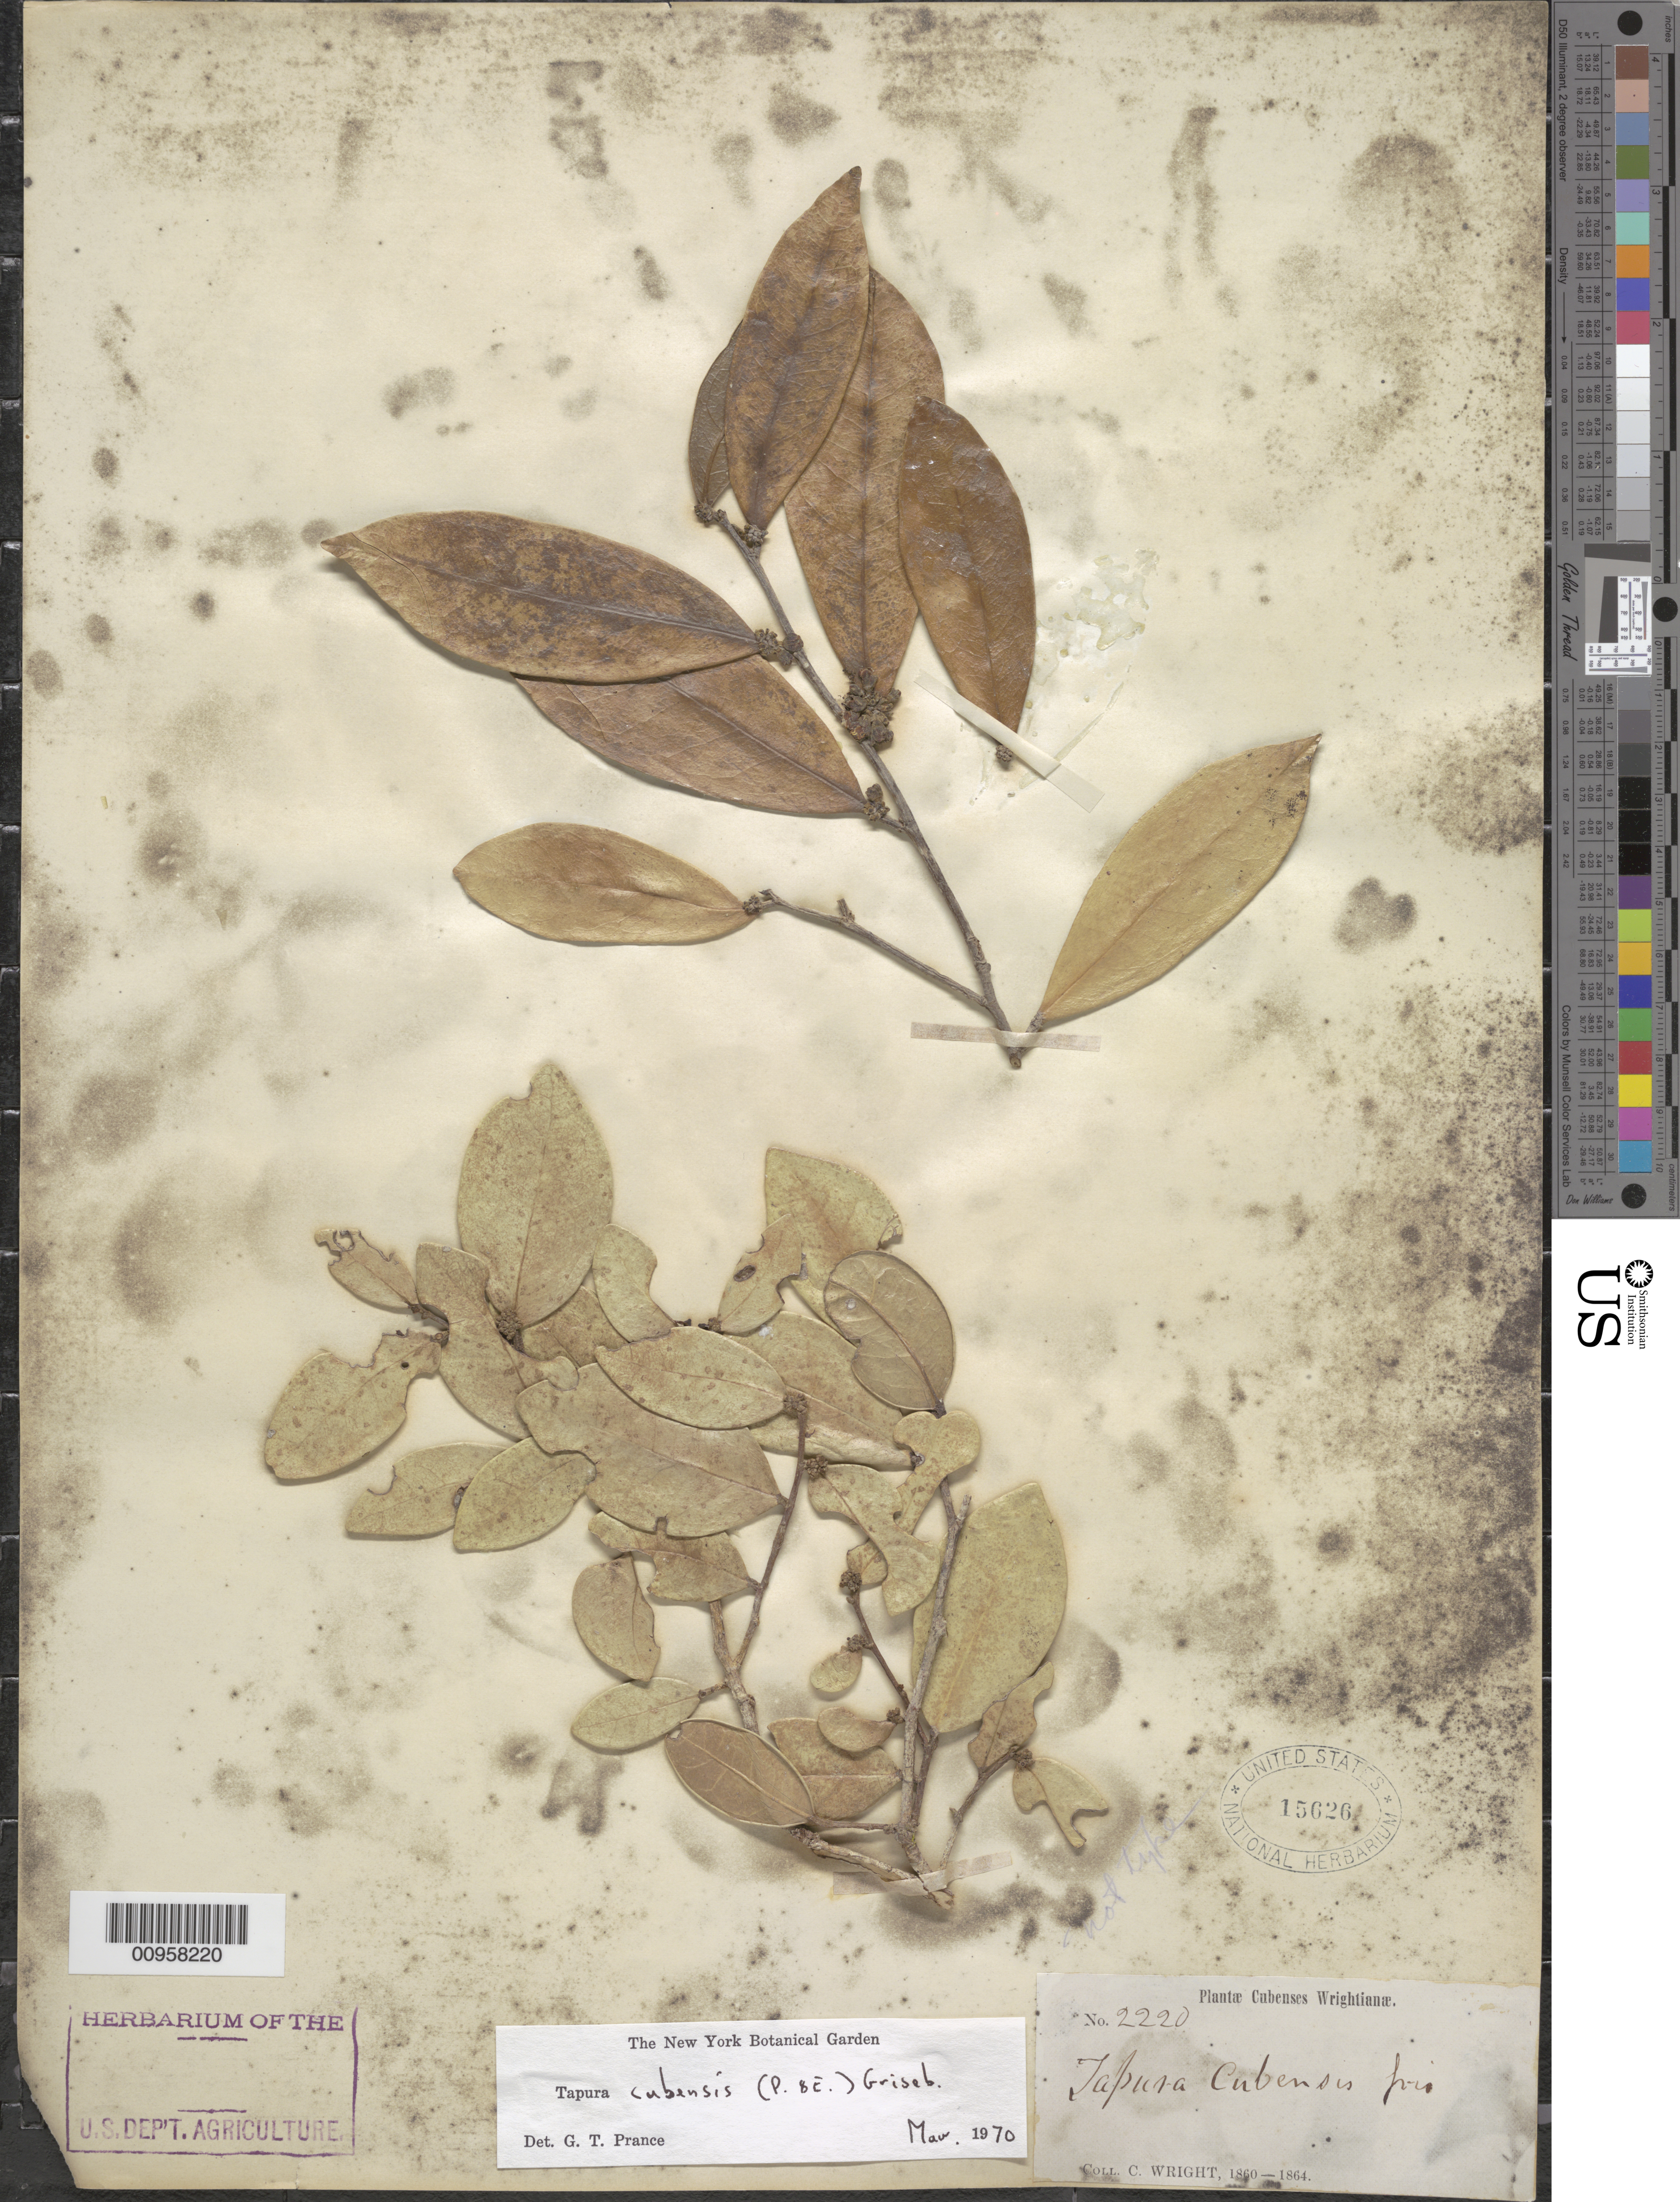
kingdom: Plantae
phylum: Tracheophyta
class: Magnoliopsida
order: Malpighiales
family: Dichapetalaceae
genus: Tapura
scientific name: Tapura cubensis subsp. cubensis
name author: (Poepp.) Griseb.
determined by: Prance, G. T.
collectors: C. Wright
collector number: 2220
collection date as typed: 1860 to -- --- 1864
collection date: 1860/1864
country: Cuba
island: Cuba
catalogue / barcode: US 15626